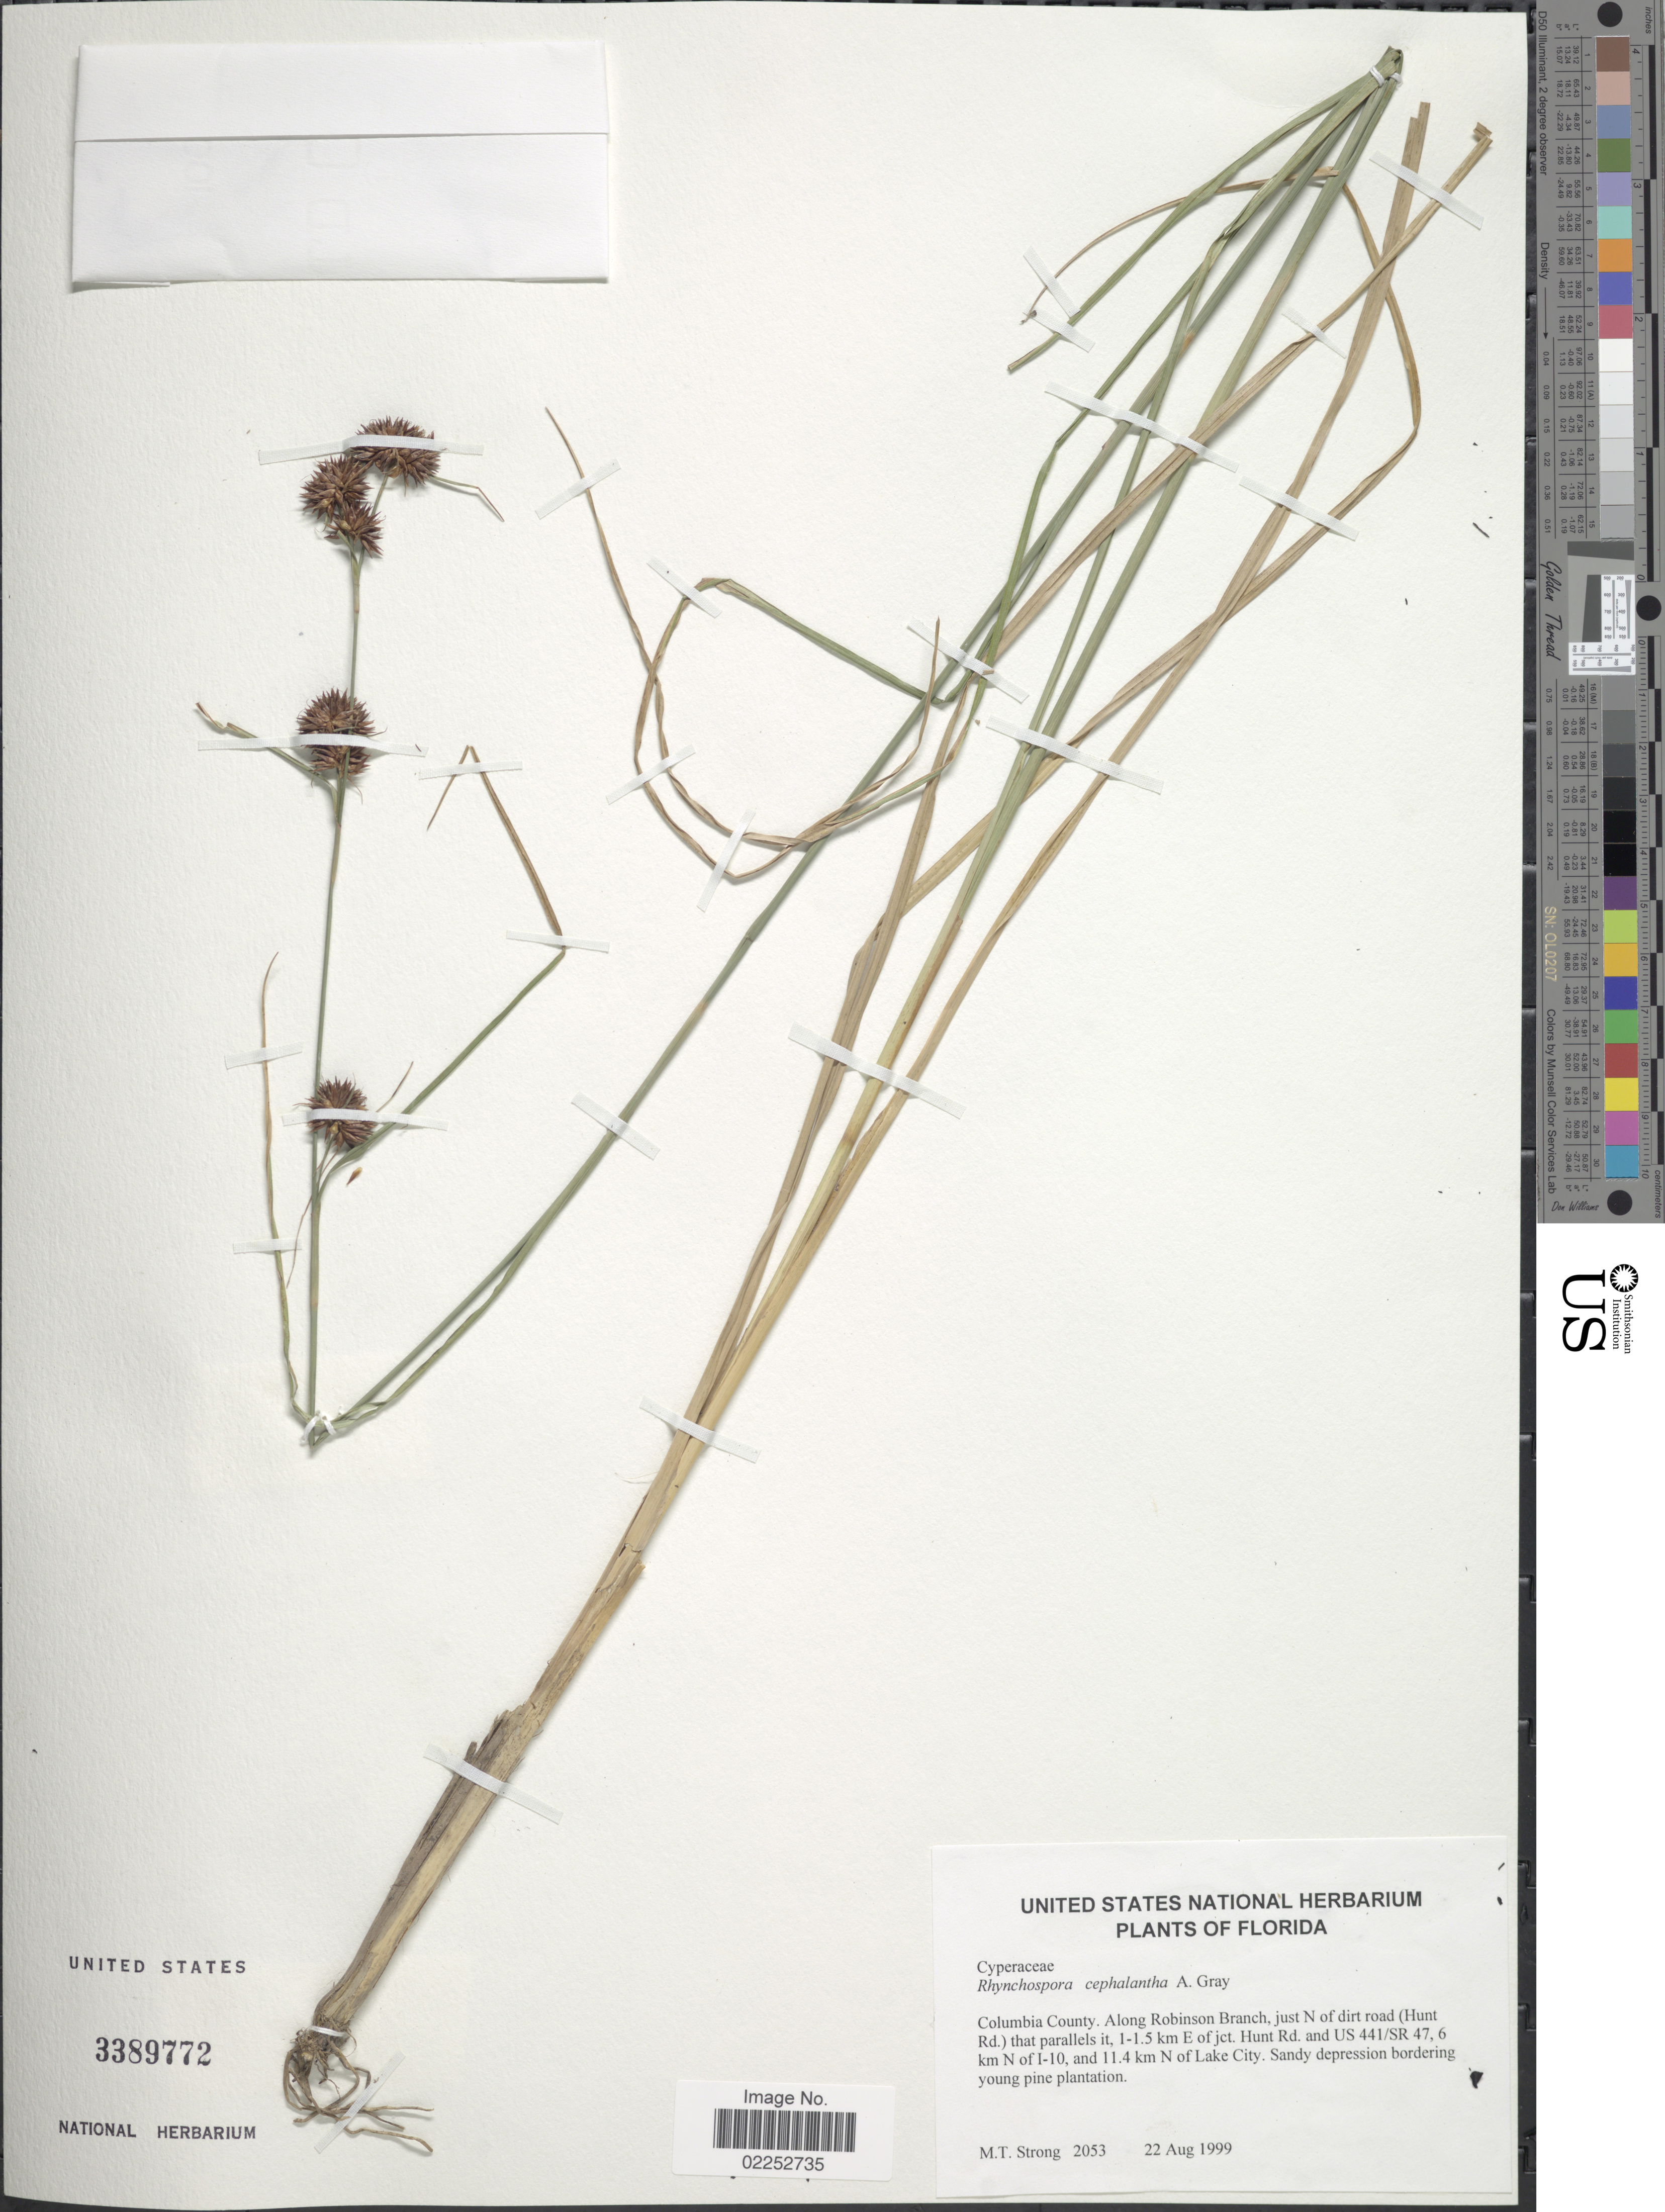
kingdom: Plantae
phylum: Tracheophyta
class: Liliopsida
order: Poales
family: Cyperaceae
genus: Rhynchospora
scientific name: Rhynchospora cephalantha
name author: A. Gray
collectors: M. T. Strong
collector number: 2053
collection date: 1999-08-22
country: United States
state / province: Florida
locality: Columbia County. Along Robinson Branch, just N of dirt road (Hunt Rd.) that parallels it, 1-1.5 km E of jct. Hunt Rd. and US 441/SR 47,6 km N of 1-10, and 11.4 km N of Lake City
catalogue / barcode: US 3389772